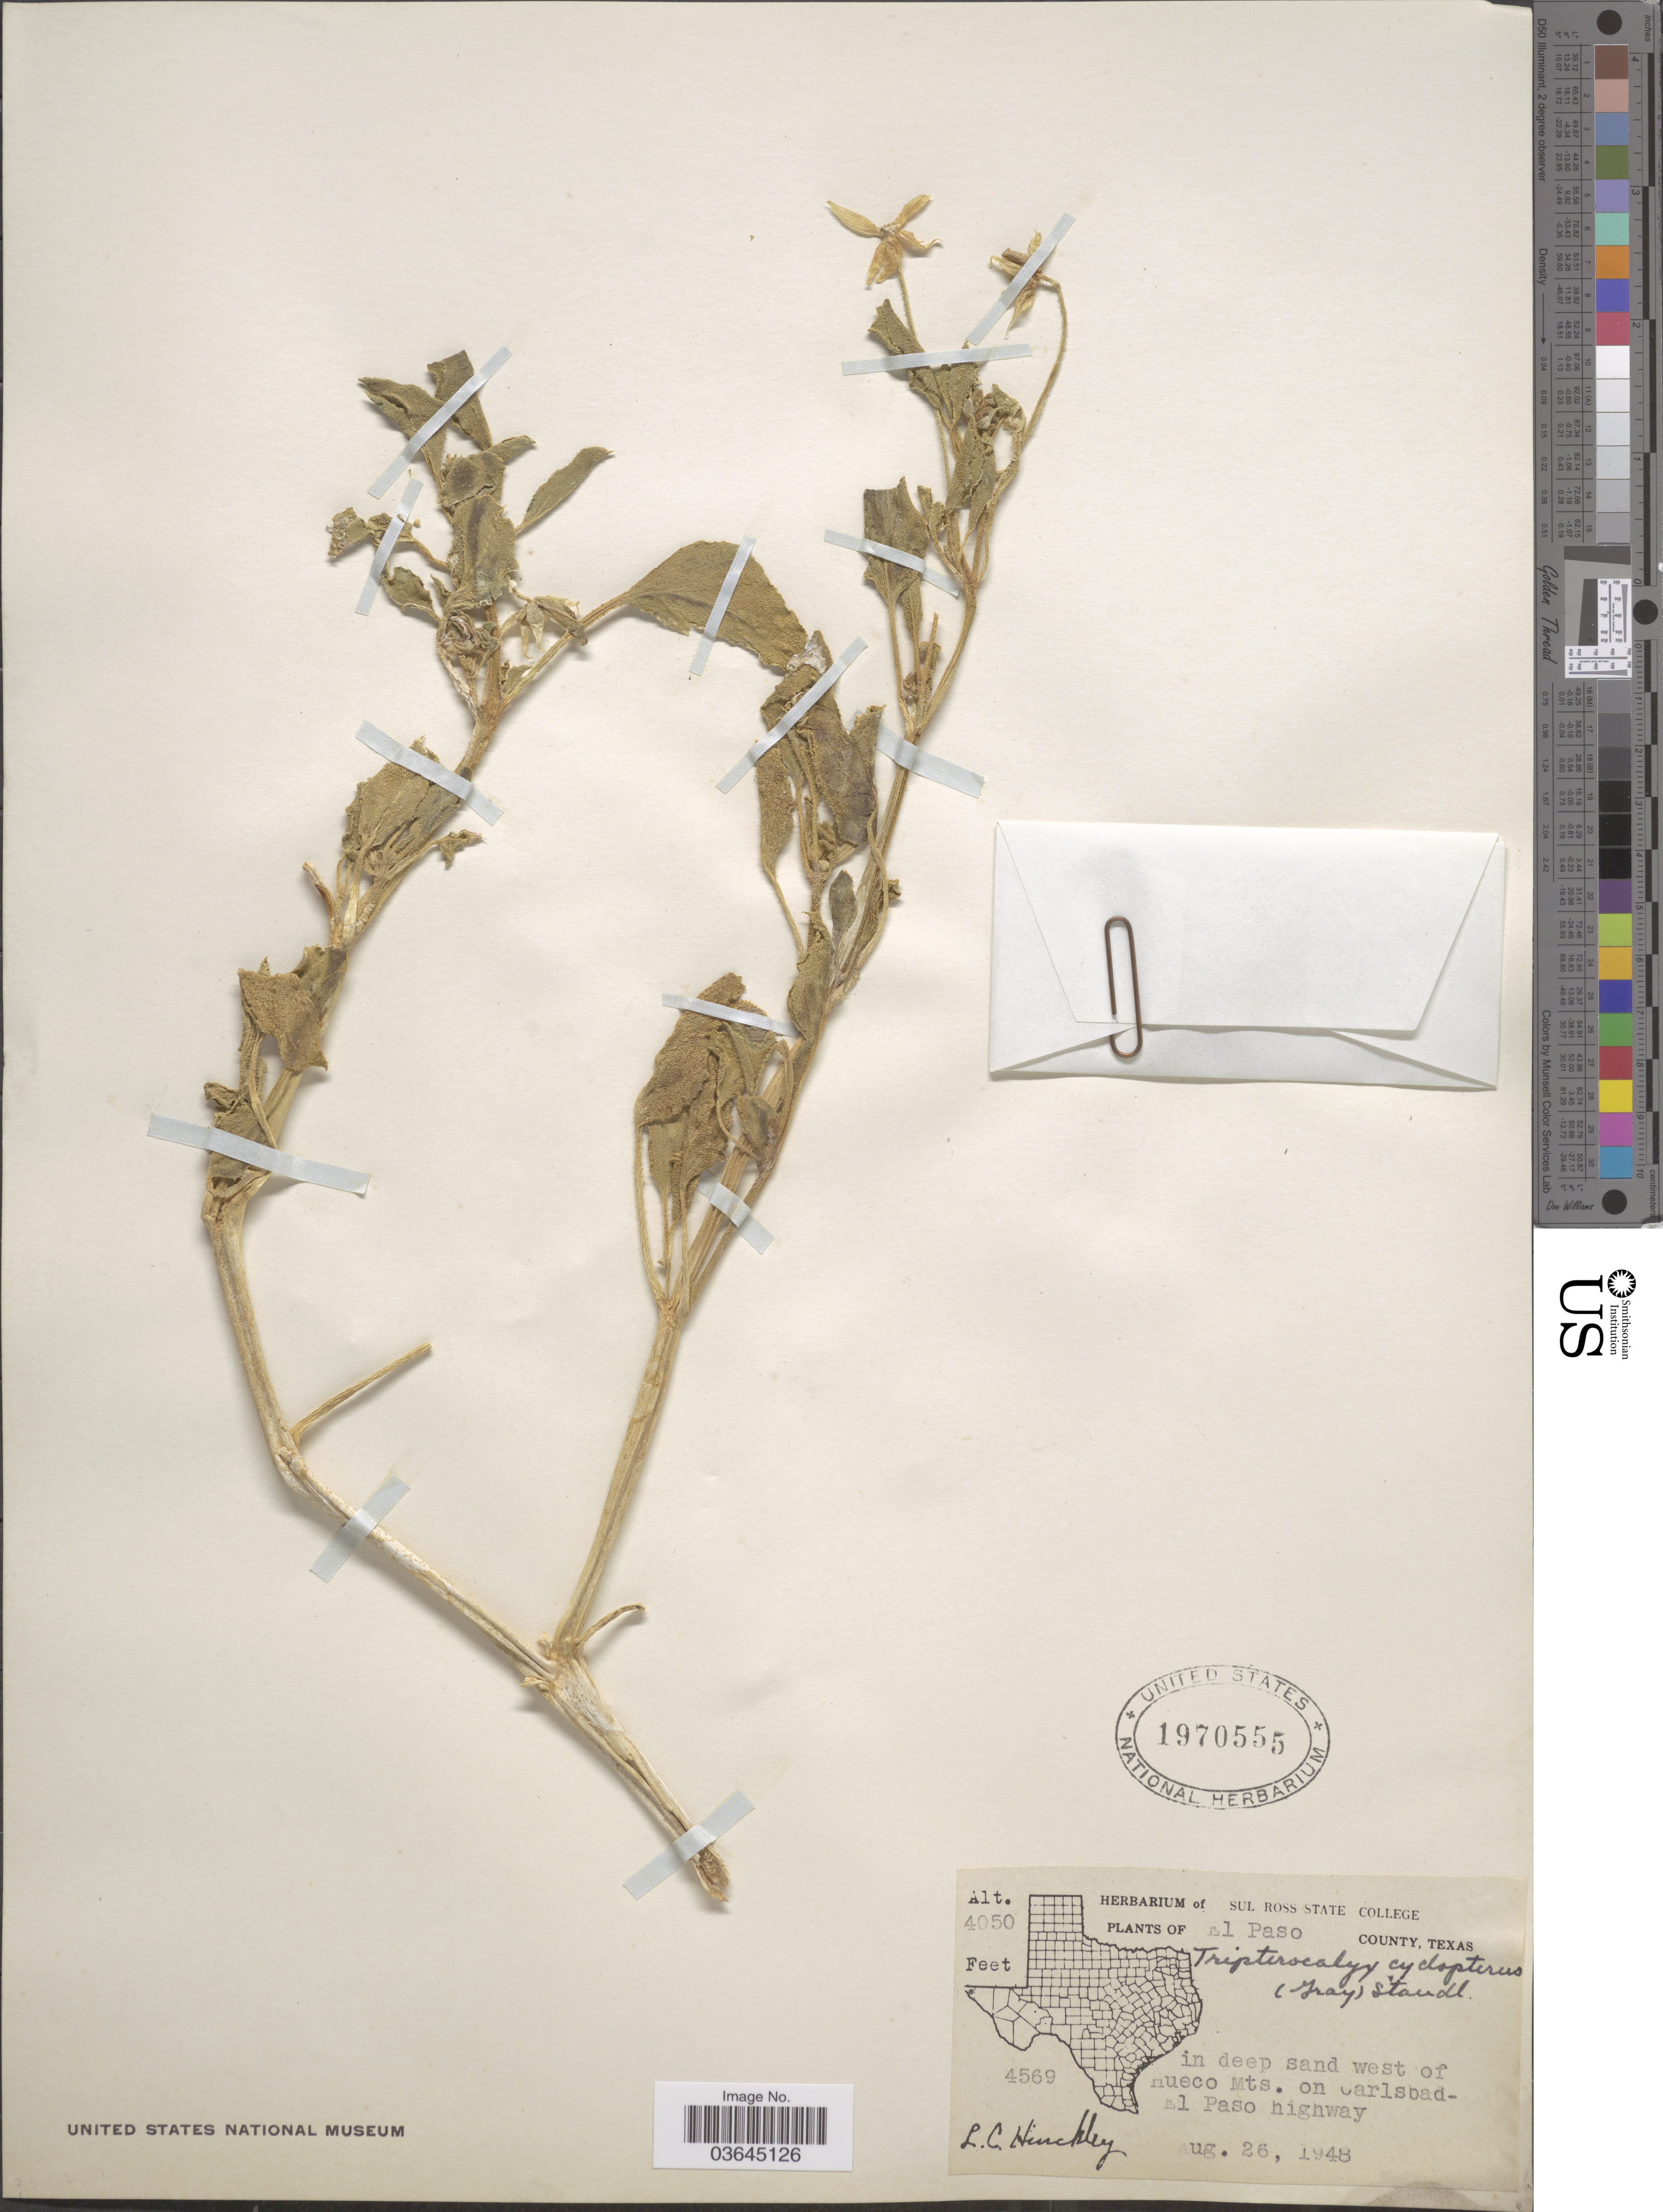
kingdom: Plantae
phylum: Tracheophyta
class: Magnoliopsida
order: Caryophyllales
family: Nyctaginaceae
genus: Tripterocalyx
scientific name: Tripterocalyx carneus var. carneus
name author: (Greene) L.A. Galloway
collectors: L. Hinckley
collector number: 4569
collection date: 1948-08-28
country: United States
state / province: Texas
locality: El Paso County. In deep sand west of Hueco Mts. on Carlsbad - El Paso highway.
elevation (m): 1234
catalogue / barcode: US 1970555